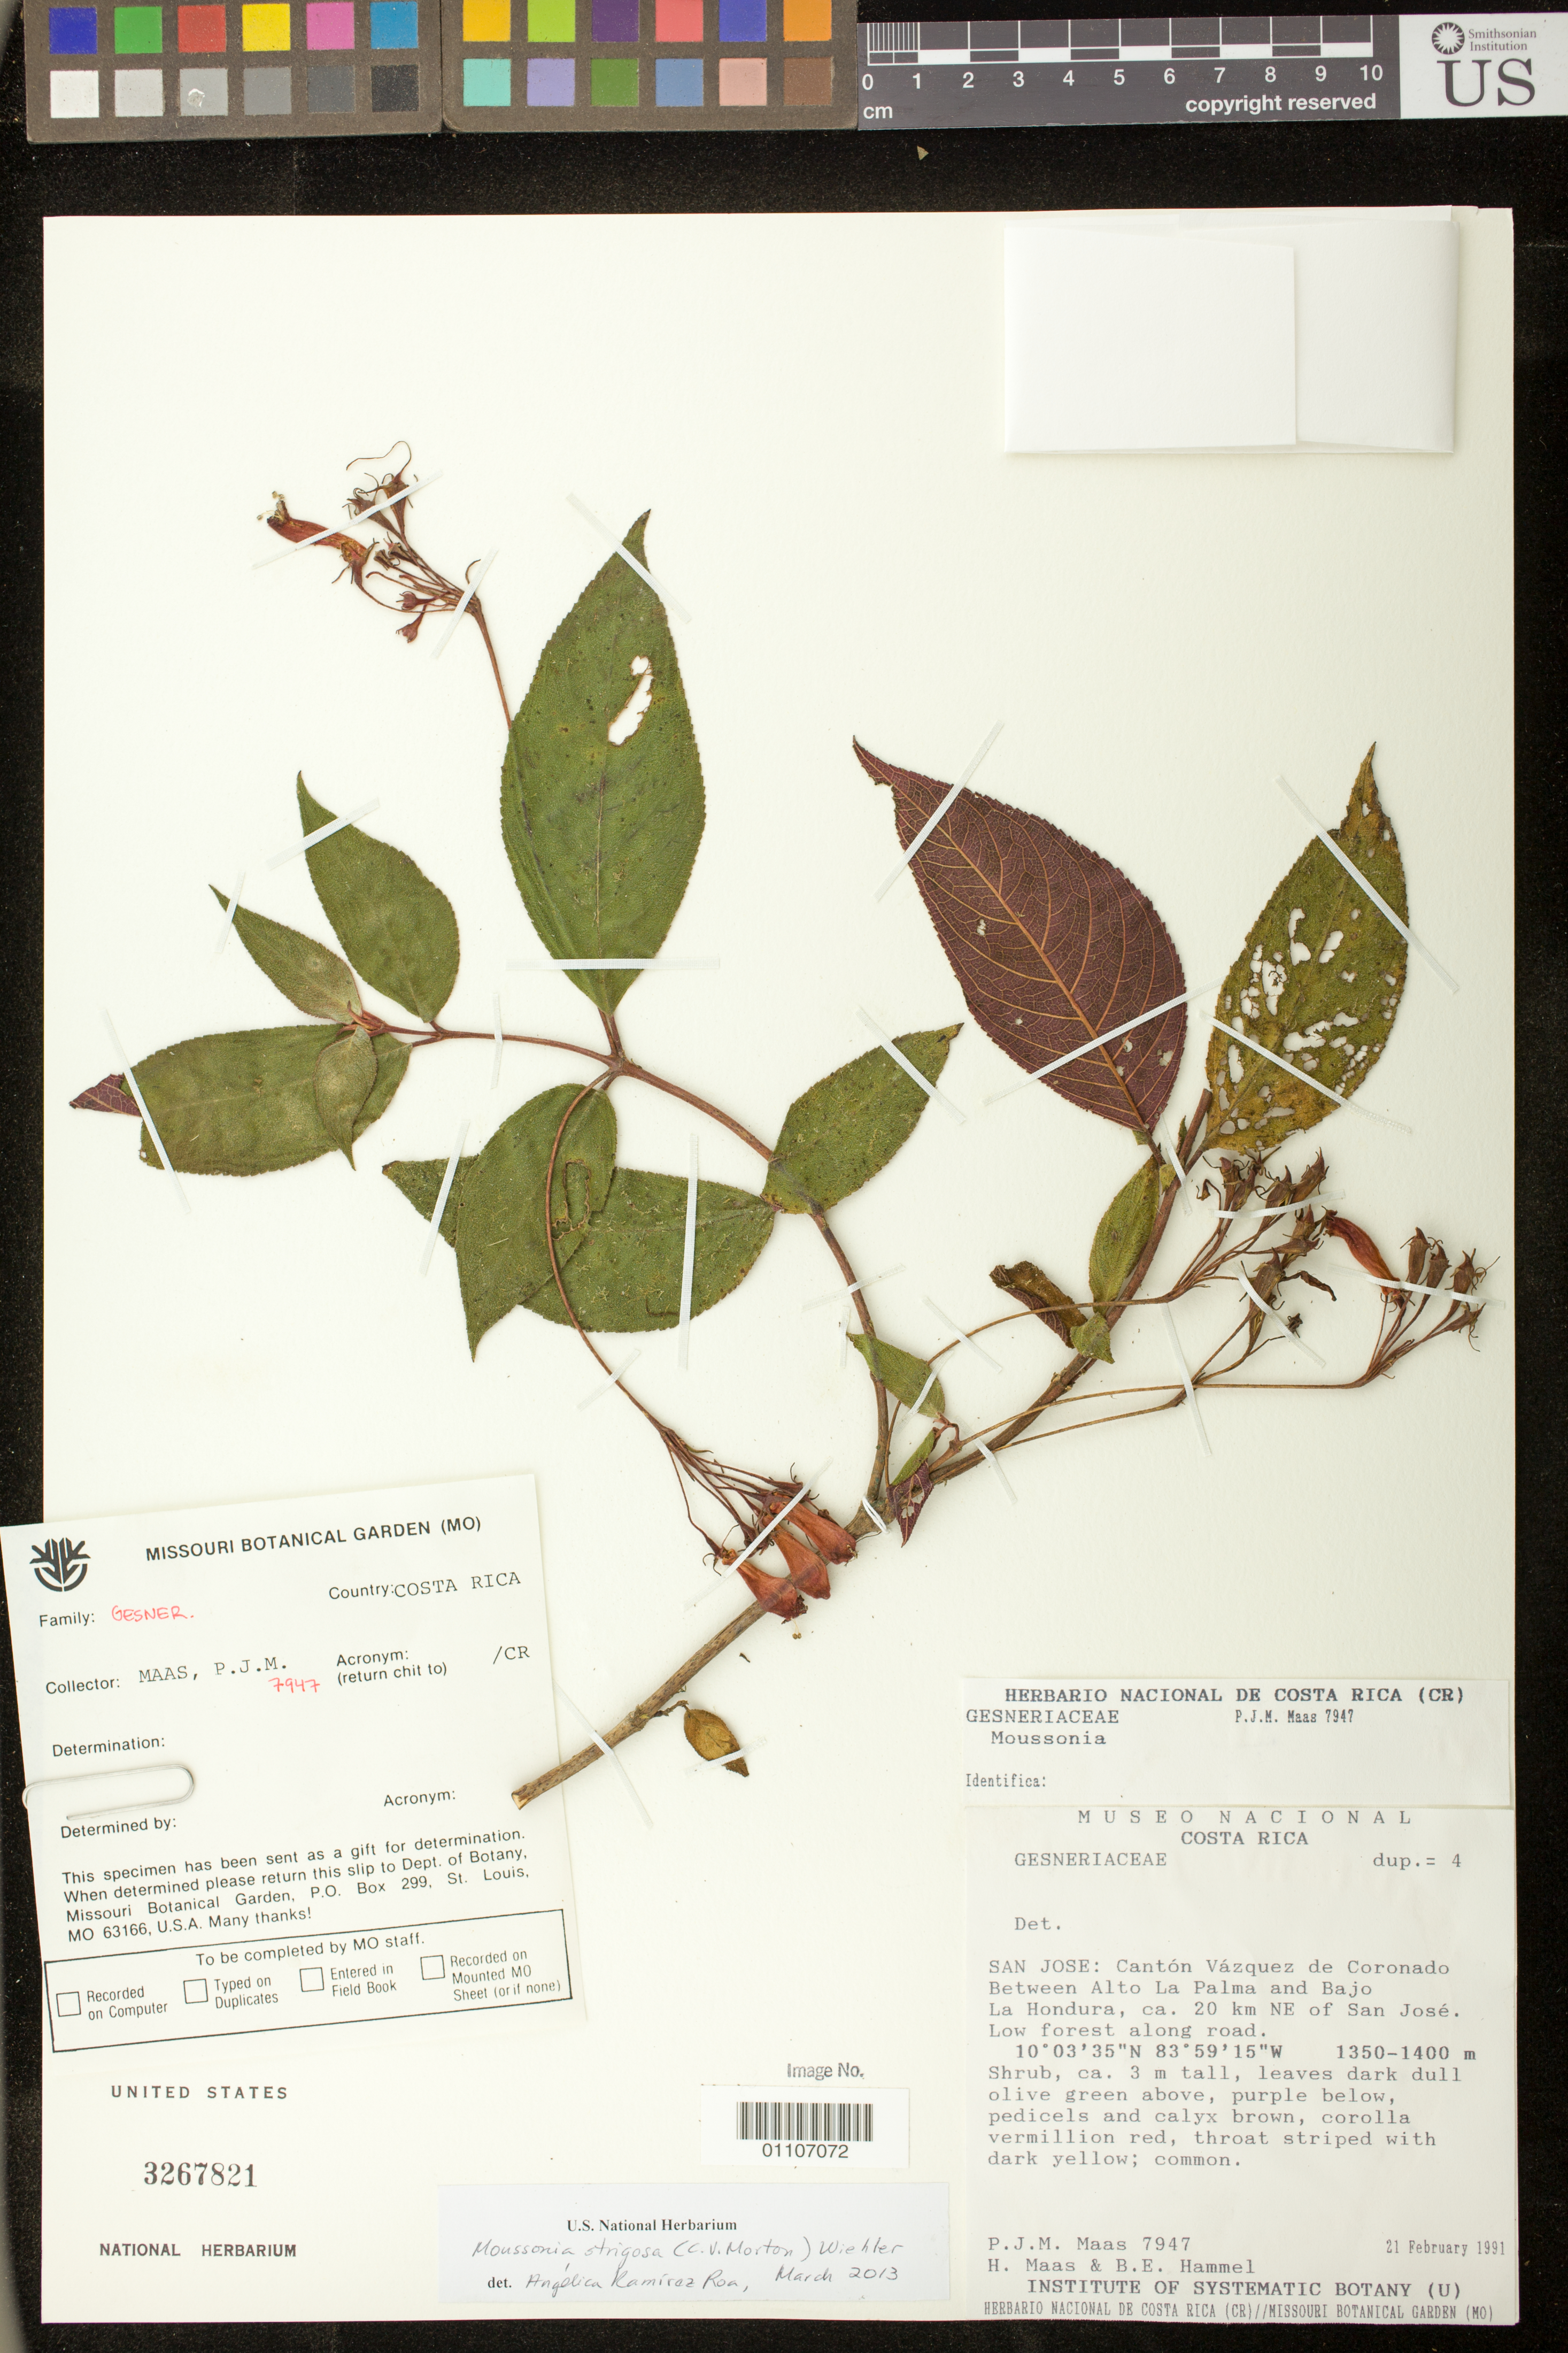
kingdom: Plantae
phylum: Tracheophyta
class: Magnoliopsida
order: Lamiales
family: Gesneriaceae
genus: Moussonia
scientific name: Moussonia strigosa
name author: (C.V. Morton) Wiehler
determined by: Ramírez-Roa, A.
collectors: P. Maas, H. Maas van de Kamer & B. Hammel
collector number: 7947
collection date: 1991-02-21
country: Costa Rica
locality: Canton Vasquez de Coronado Between Alto La Palma and Bajo, La Hondura, ca. 20 km NE of San Jose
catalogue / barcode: US 3267821